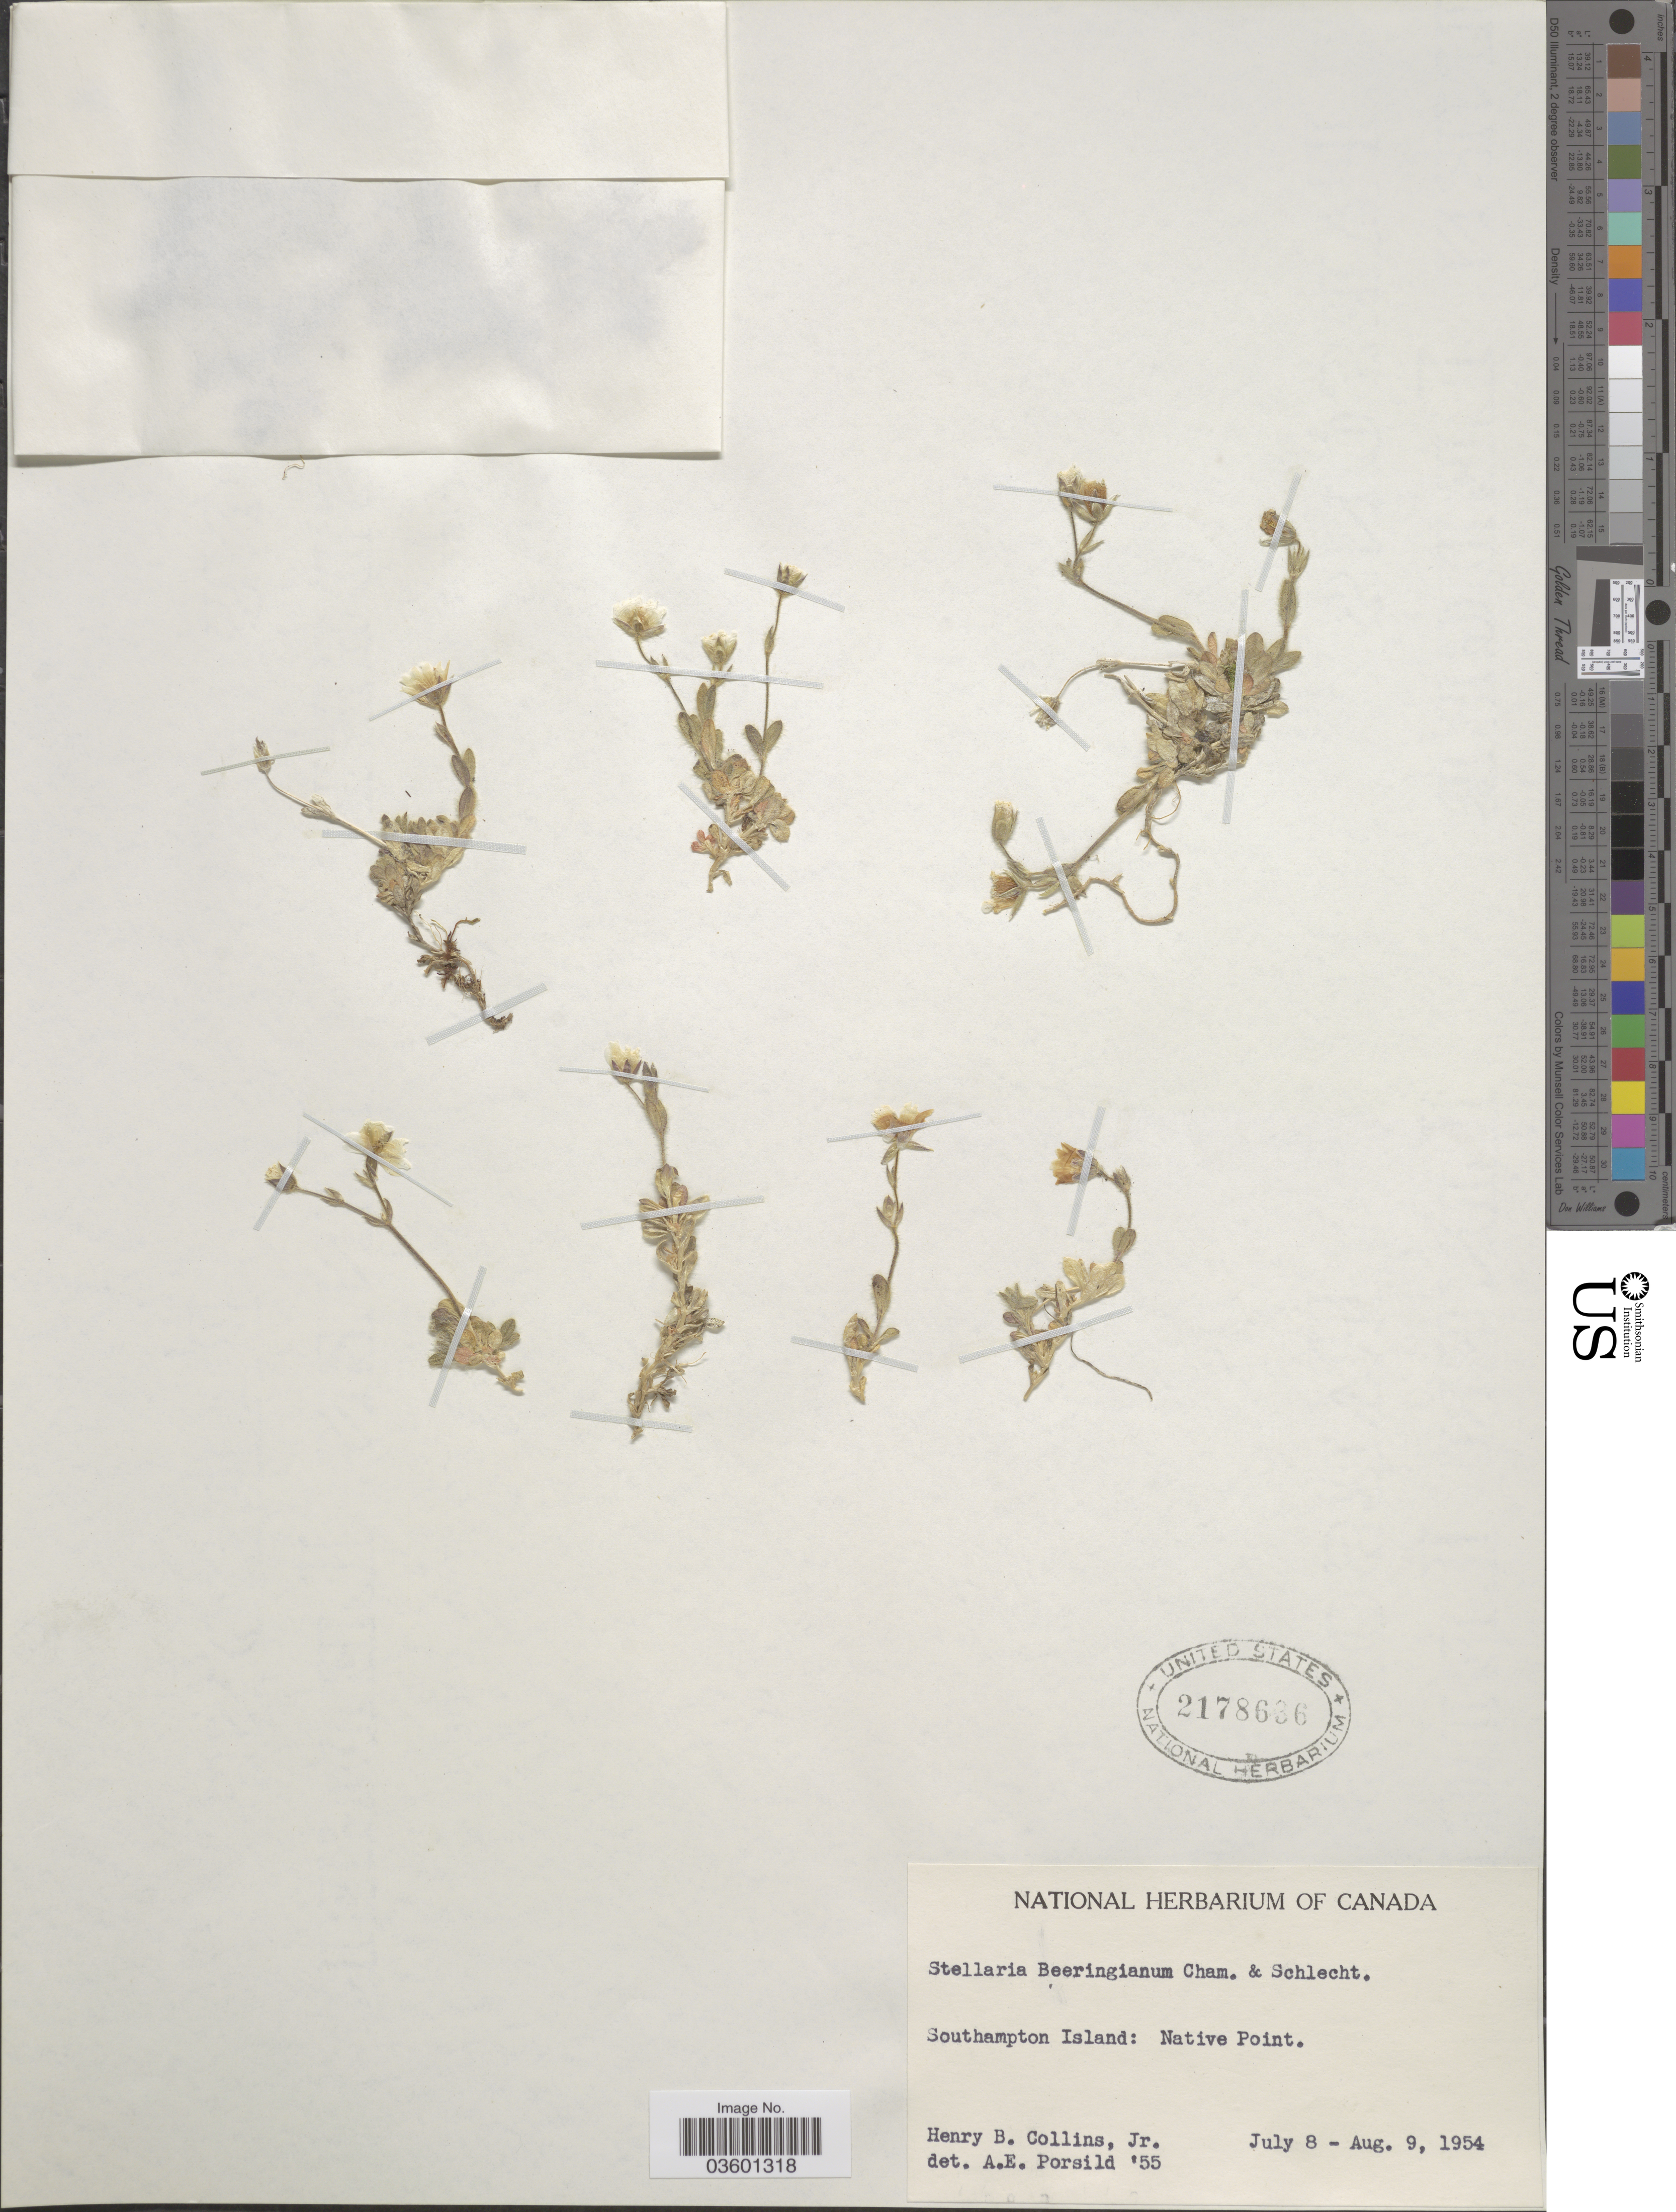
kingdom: Plantae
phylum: Tracheophyta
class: Magnoliopsida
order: Caryophyllales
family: Caryophyllaceae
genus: Cerastium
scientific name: Cerastium beeringianum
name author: Cham. & Schltdl.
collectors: H. Collins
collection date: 1954-07-08/1954-08-09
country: Canada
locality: Southampton Island: Native Point.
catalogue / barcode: US 2178636